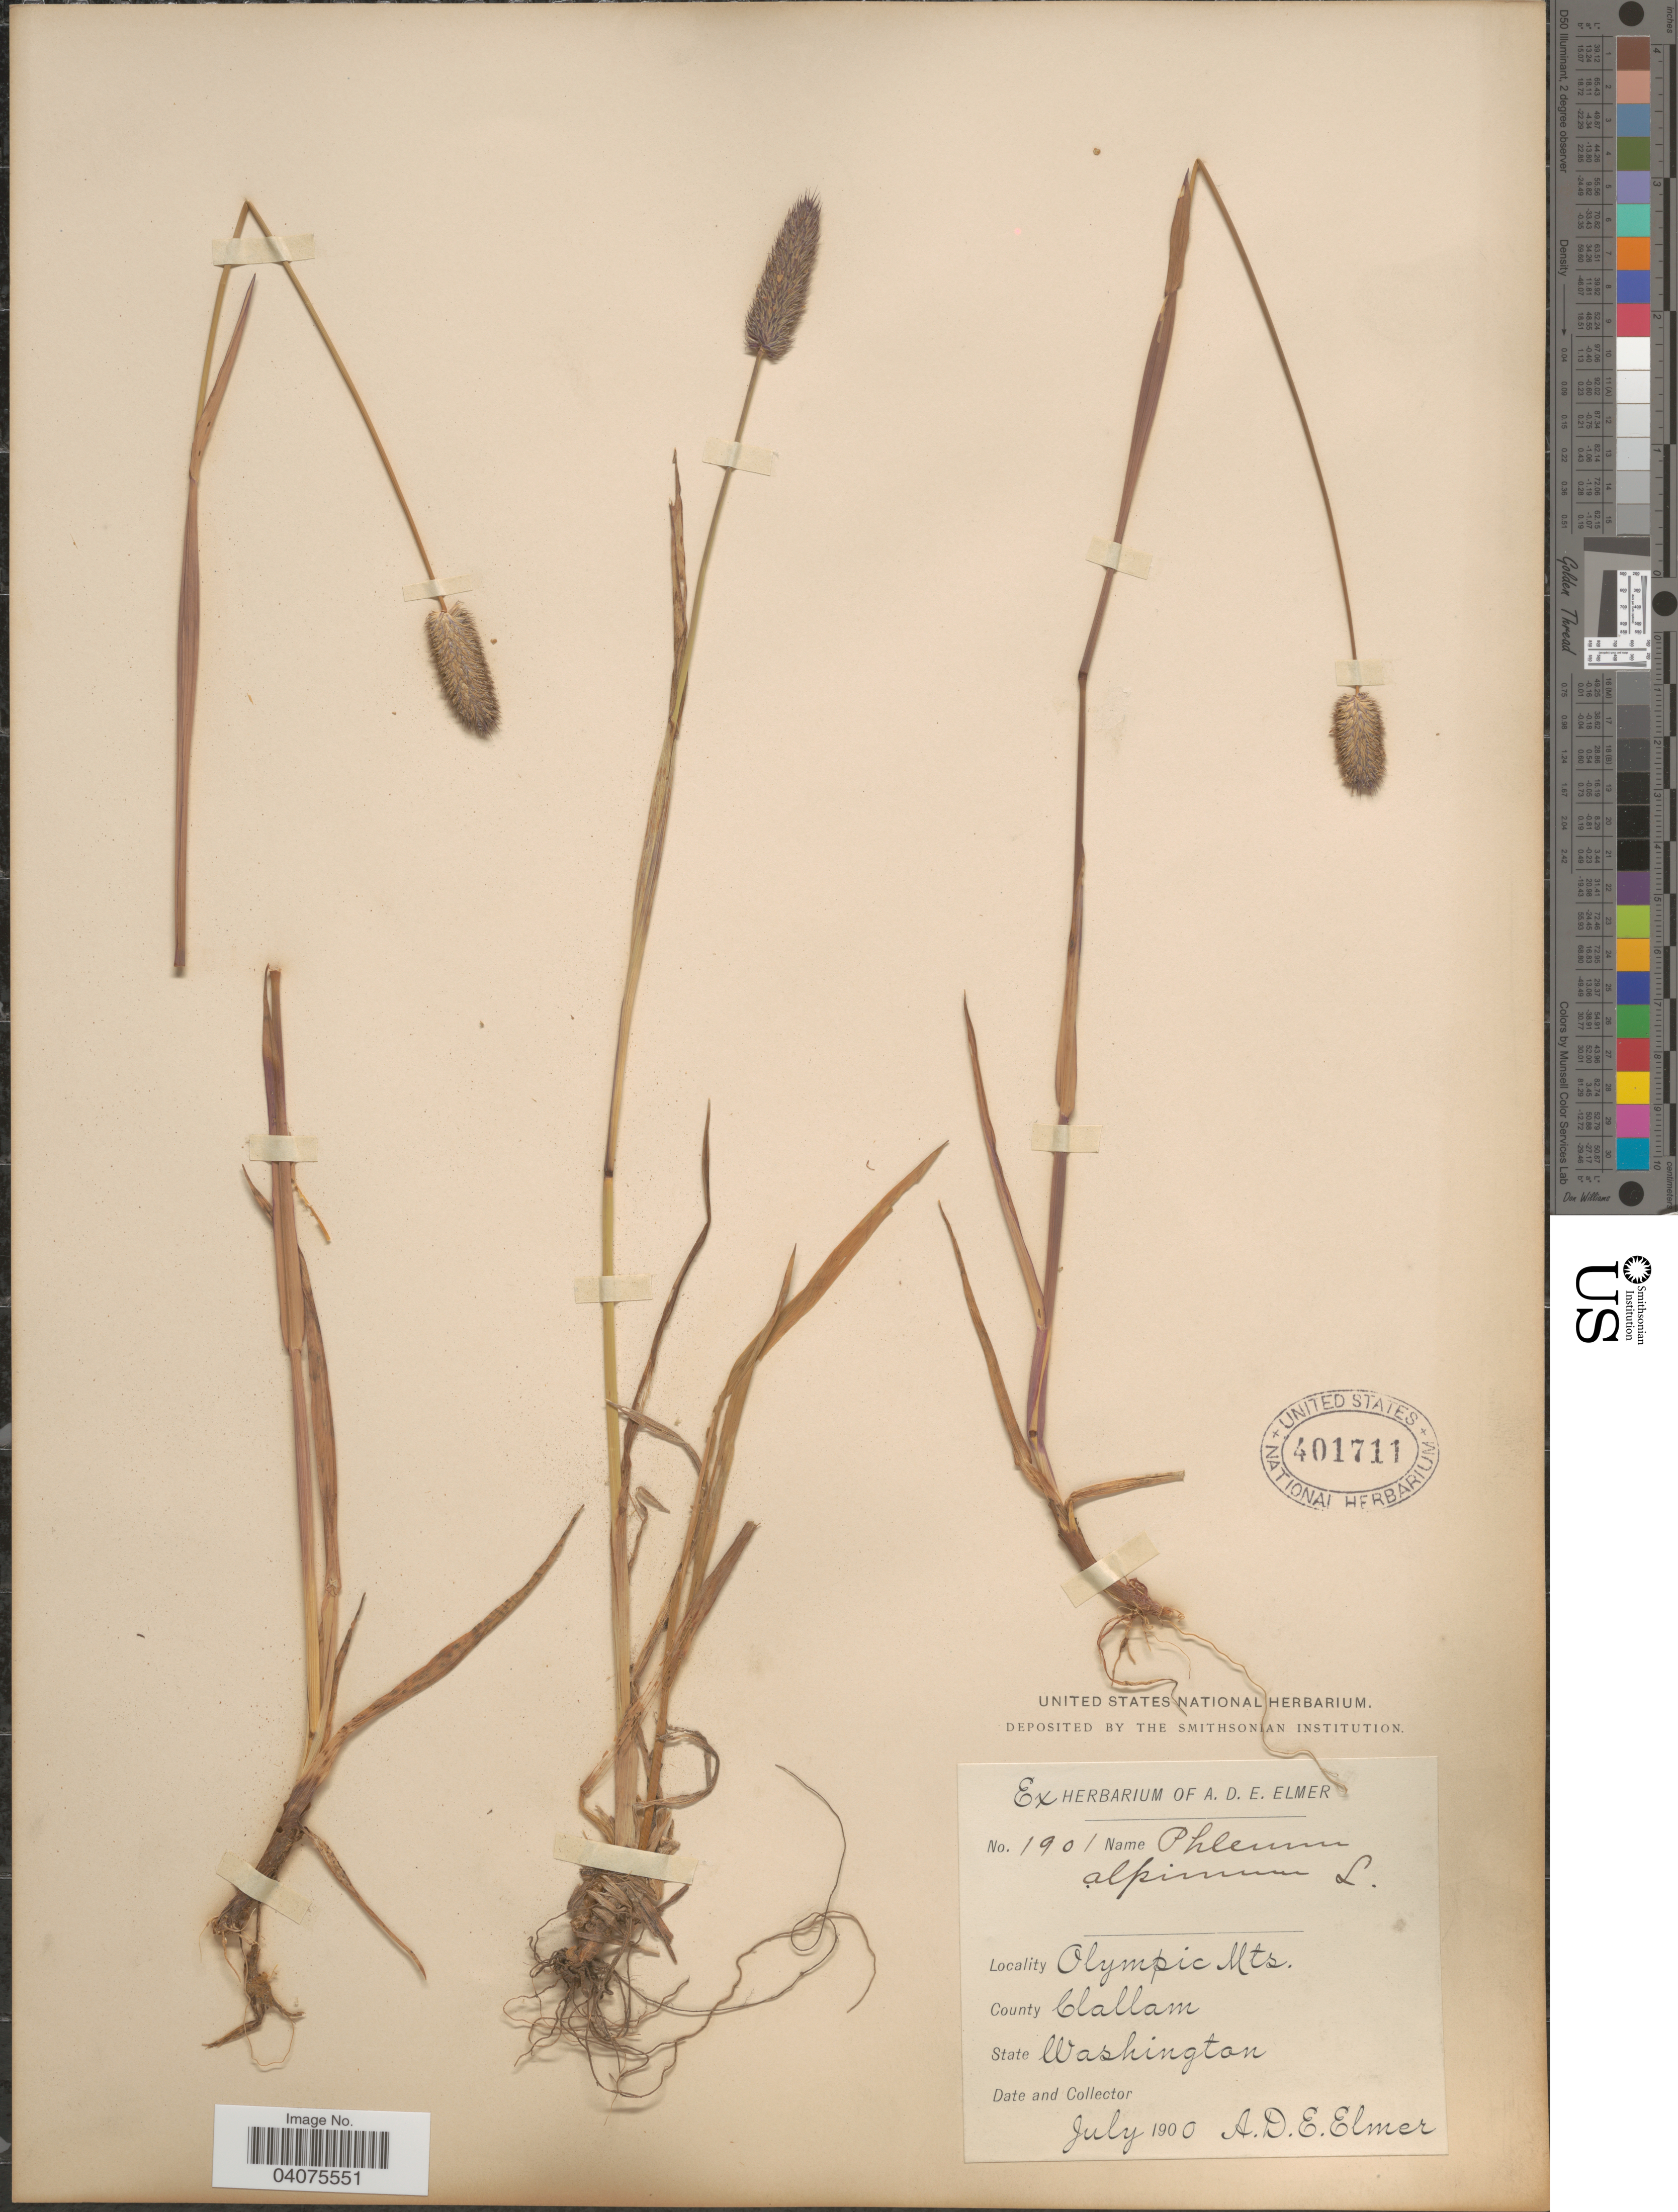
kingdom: Plantae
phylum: Tracheophyta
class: Liliopsida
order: Poales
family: Poaceae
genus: Phleum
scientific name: Phleum alpinum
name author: L.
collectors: A. D. E. Elmer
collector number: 1901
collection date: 1900-07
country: United States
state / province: Washington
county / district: Clallam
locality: Olympic Mts. County Clallam.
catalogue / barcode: US 401711